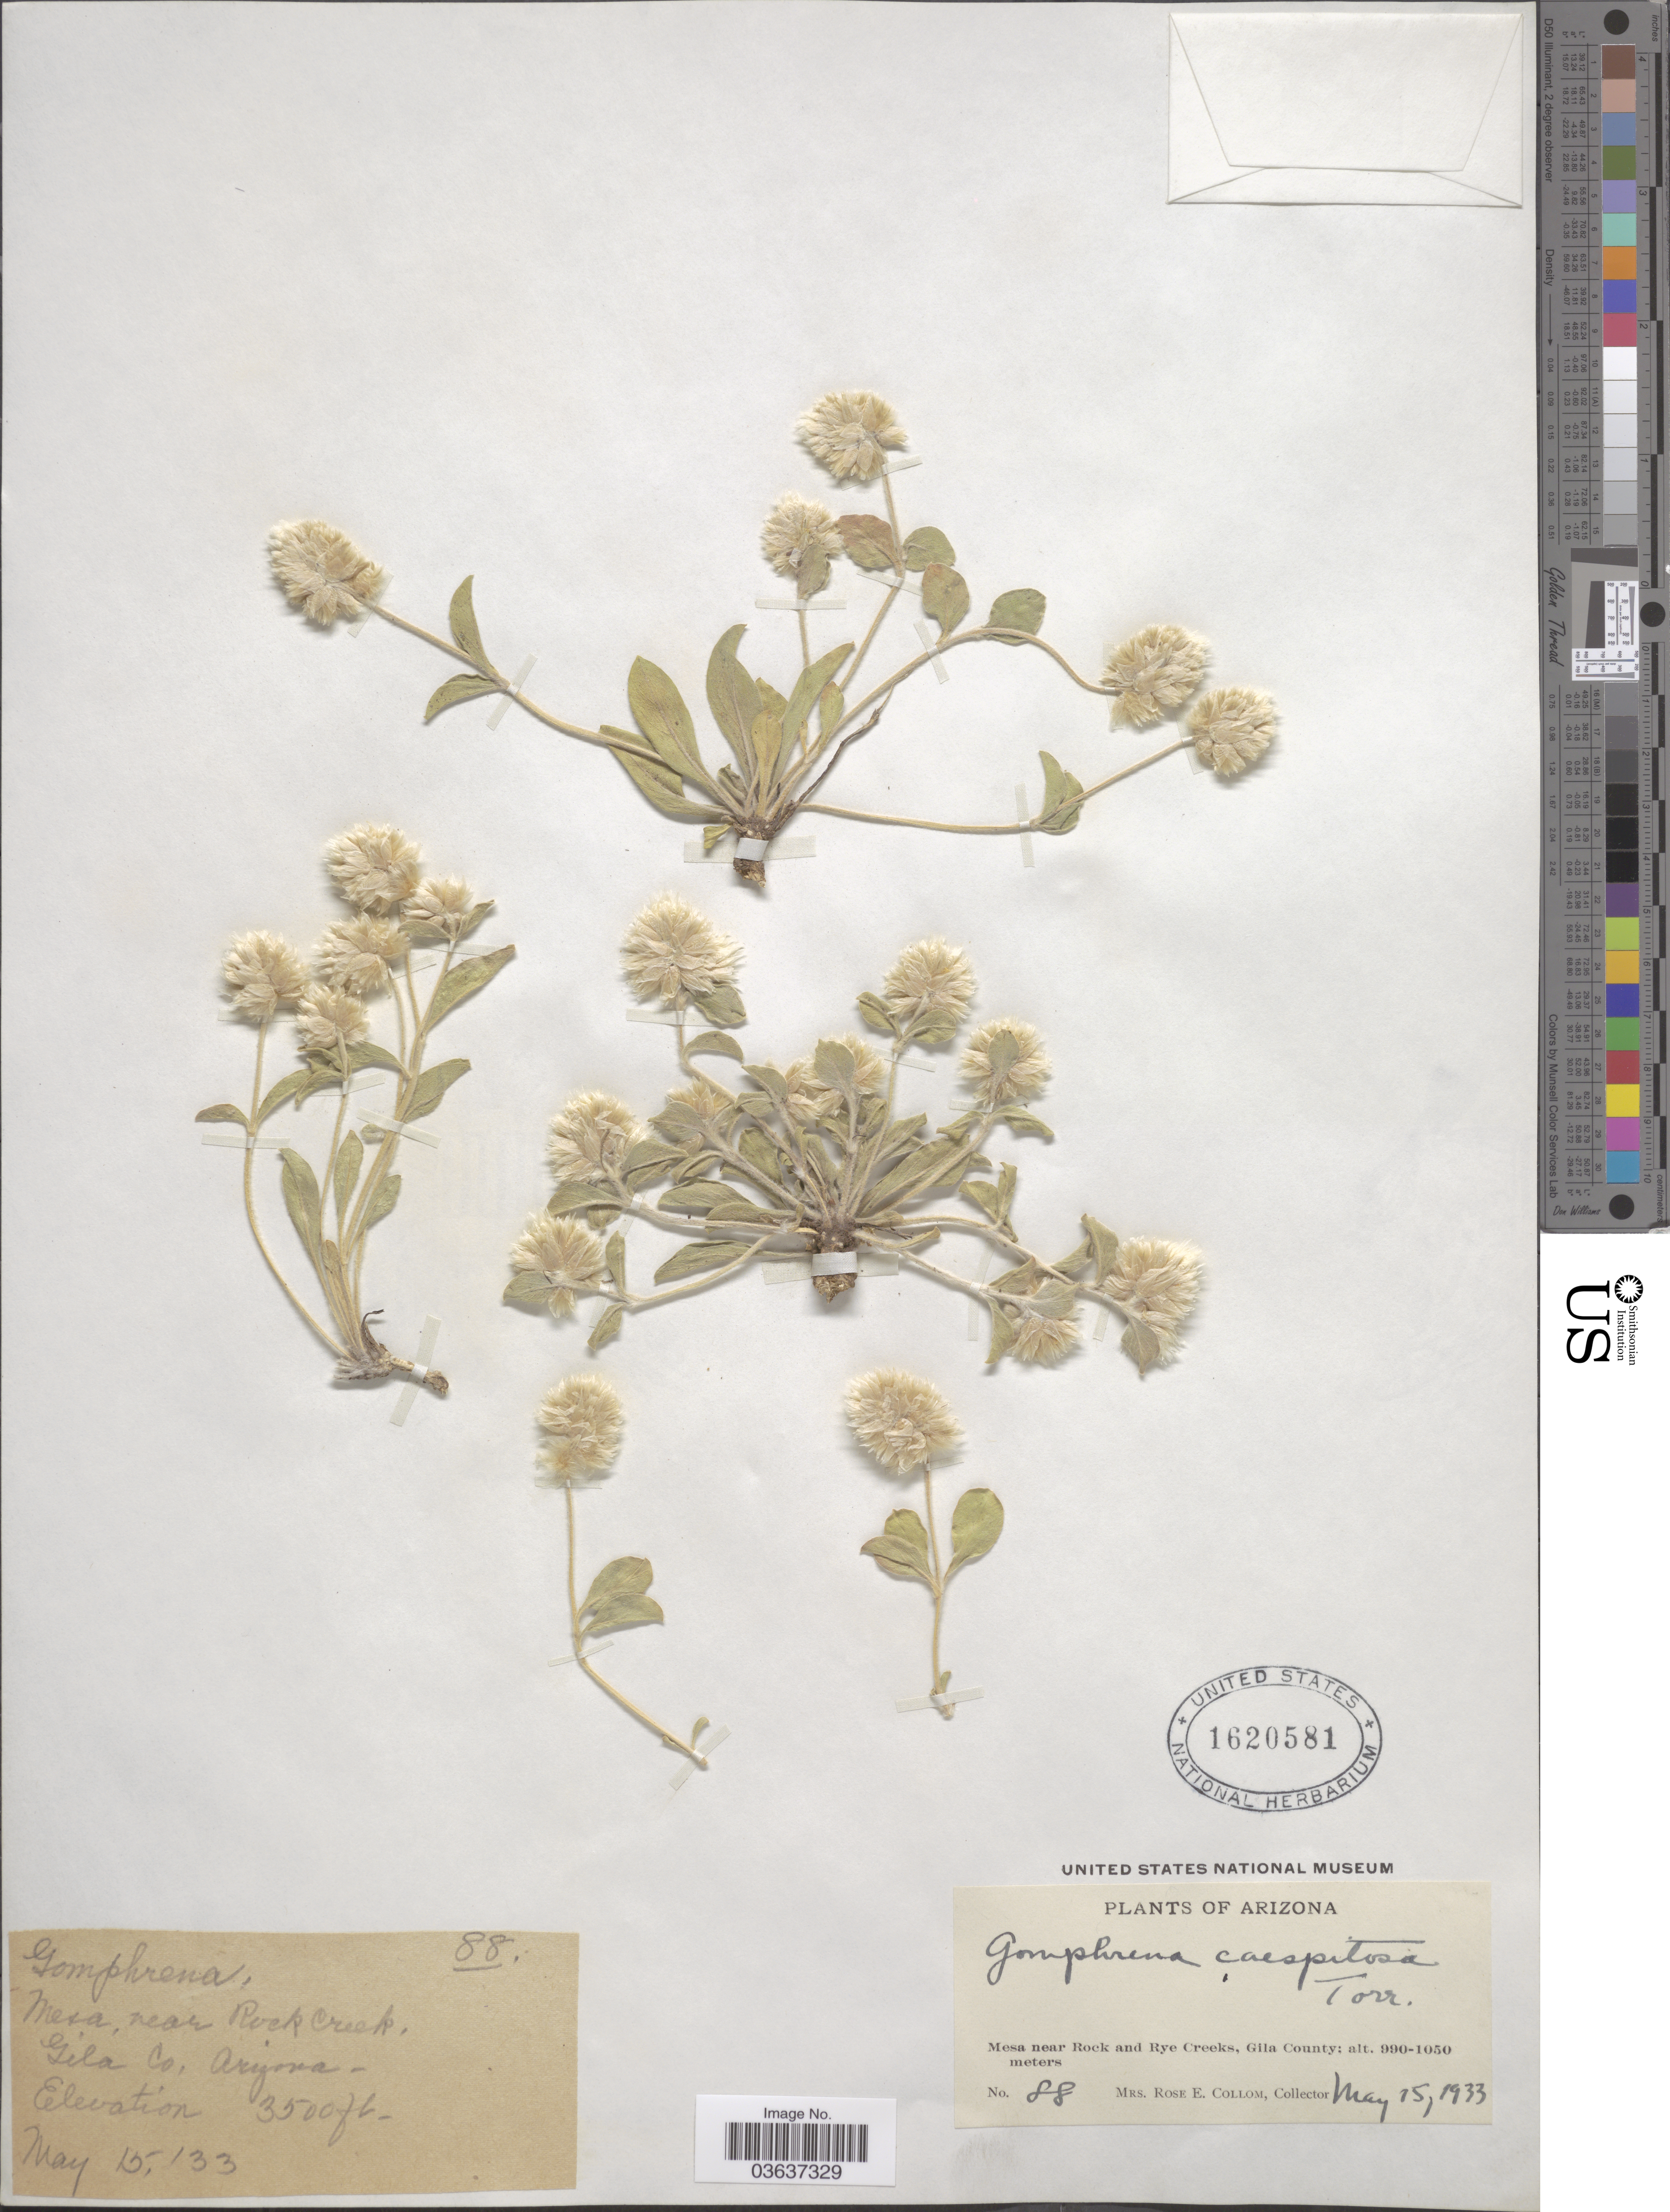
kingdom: Plantae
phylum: Tracheophyta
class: Magnoliopsida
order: Caryophyllales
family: Amaranthaceae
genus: Gomphrena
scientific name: Gomphrena caespitosa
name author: Torr. in Emory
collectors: R. E. Collom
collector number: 88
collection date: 1933-05-15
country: United States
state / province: Arizona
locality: Mesa near Rock and Rye Creeks, Gila County.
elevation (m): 1067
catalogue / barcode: US 1620581